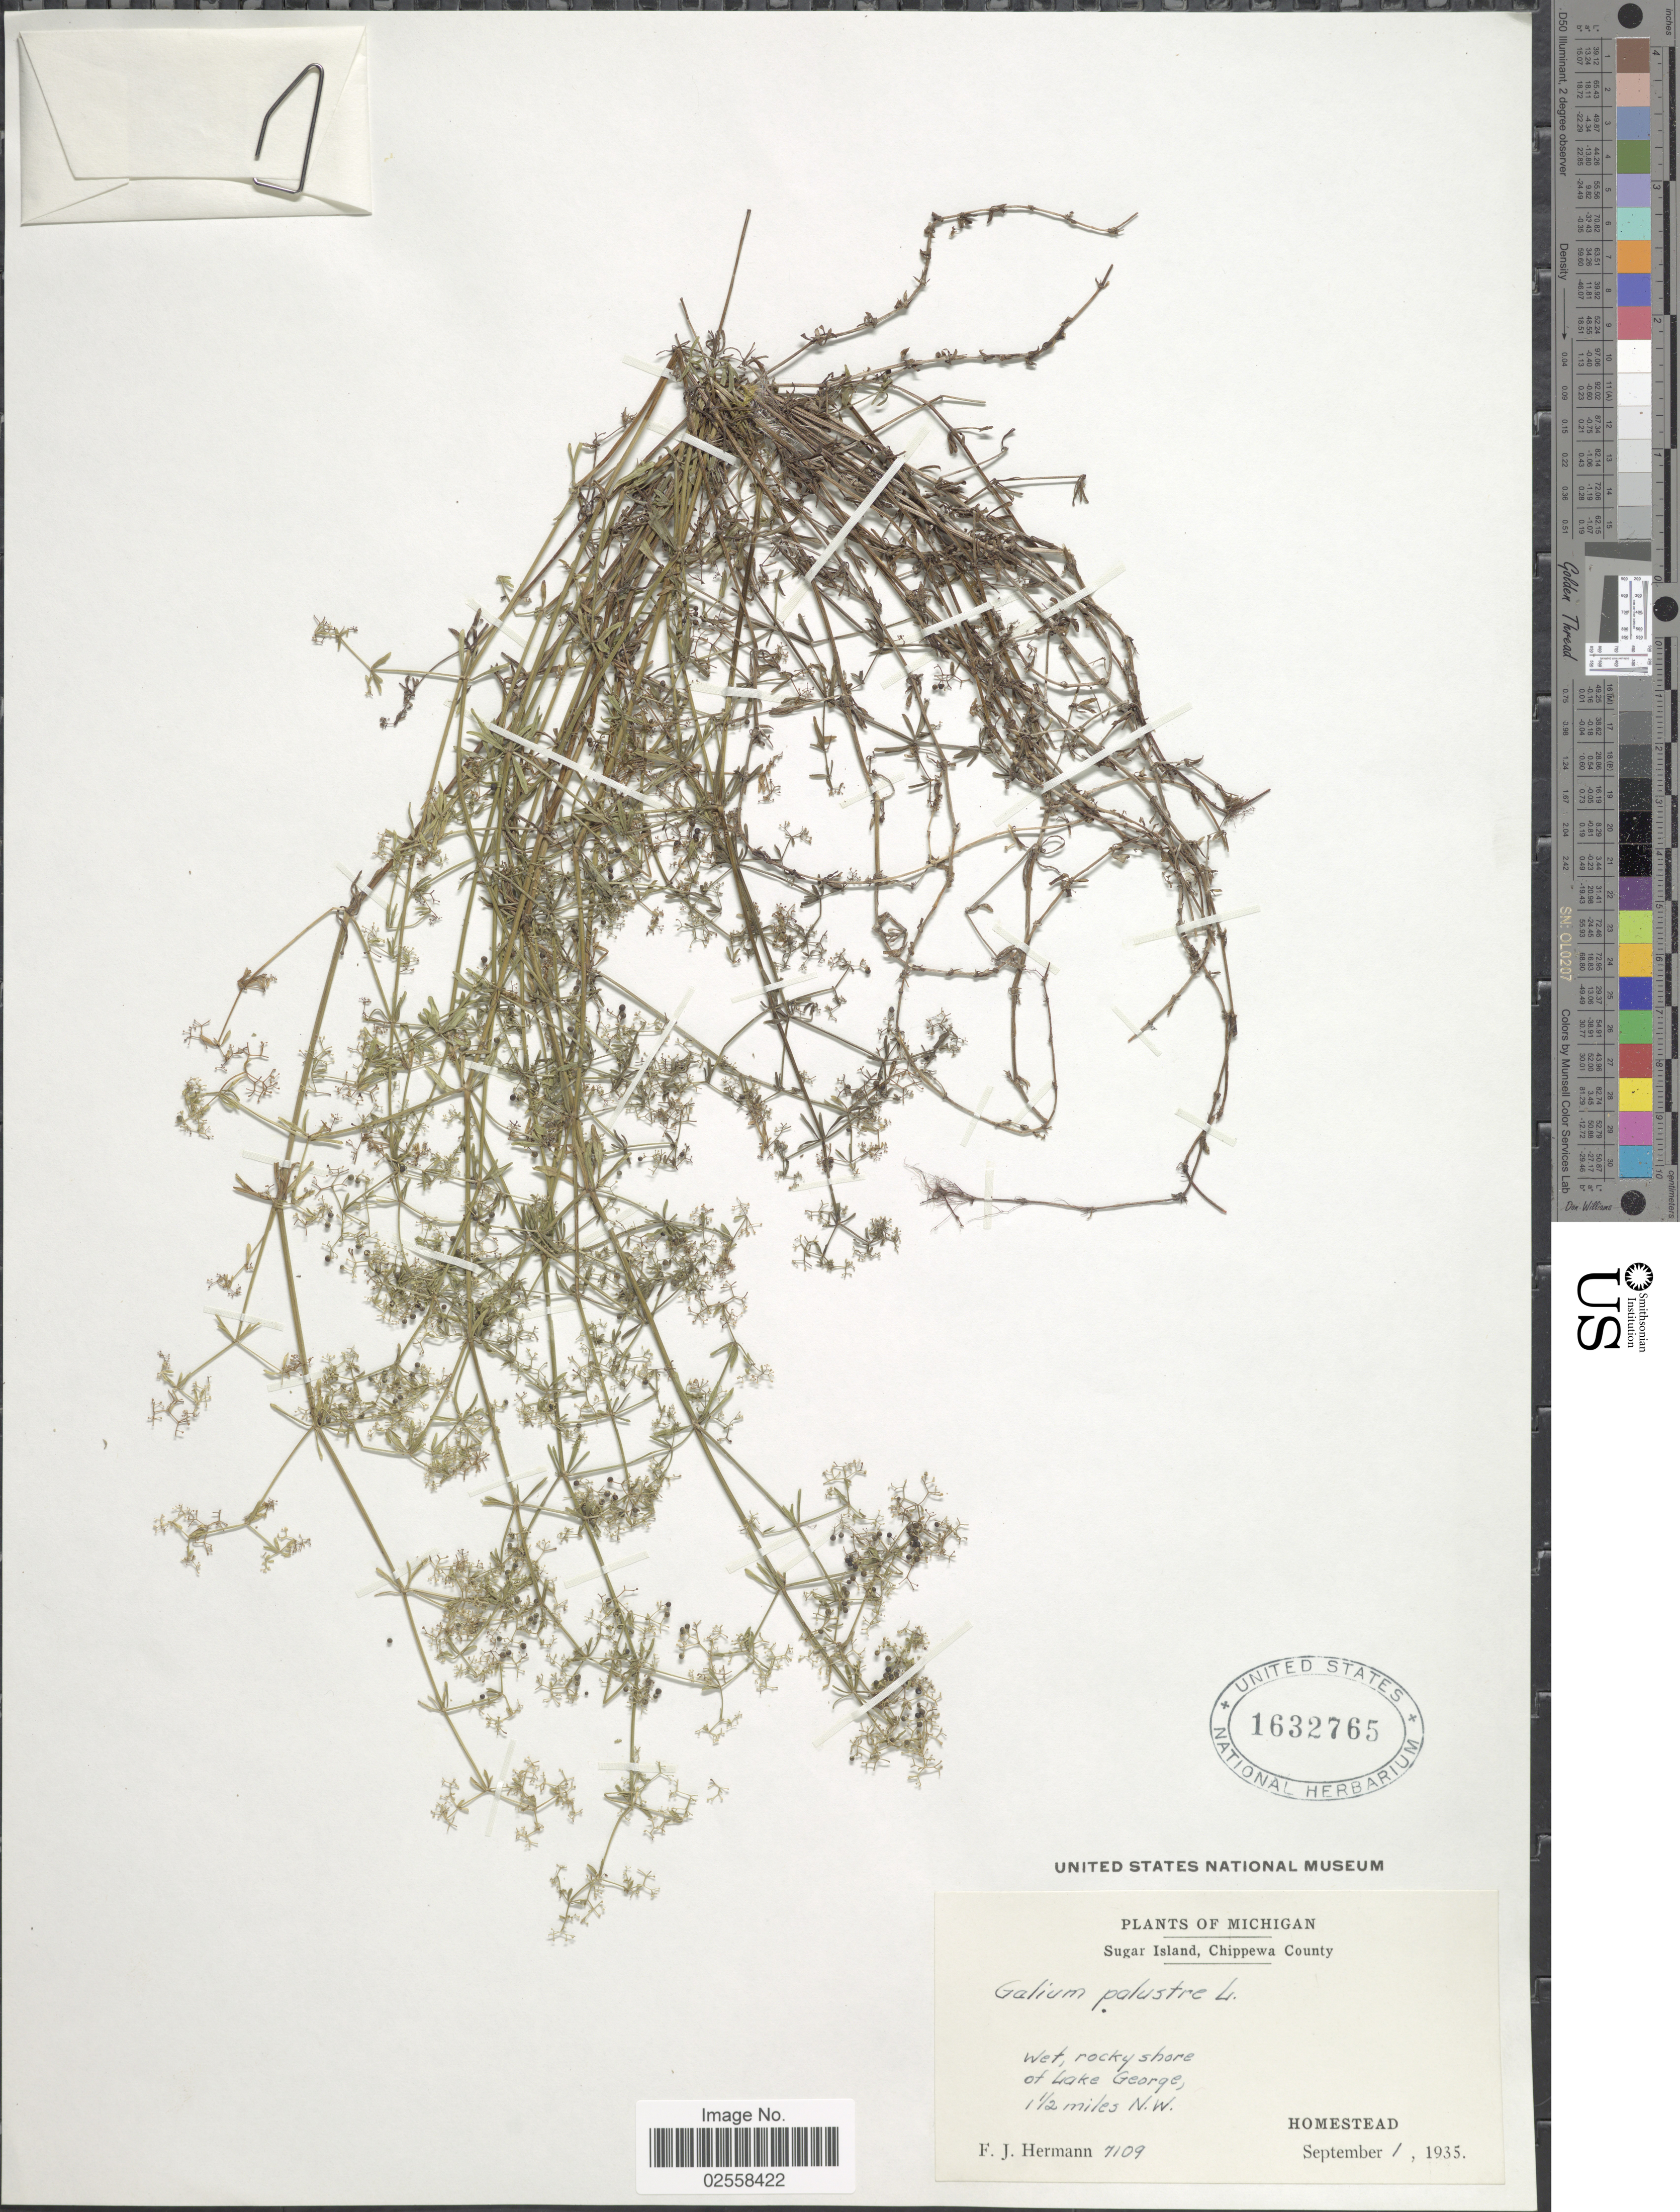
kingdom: Plantae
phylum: Tracheophyta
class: Magnoliopsida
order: Gentianales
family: Rubiaceae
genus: Galium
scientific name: Galium plumosum subsp. plumosum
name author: Rusby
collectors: F. J. Hermann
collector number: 7109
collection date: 1935-09-01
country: United States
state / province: Michigan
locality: Sugar Island. Chippewa County, Lake George, 1½ miles N.W. Homestead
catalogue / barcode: US 1632765